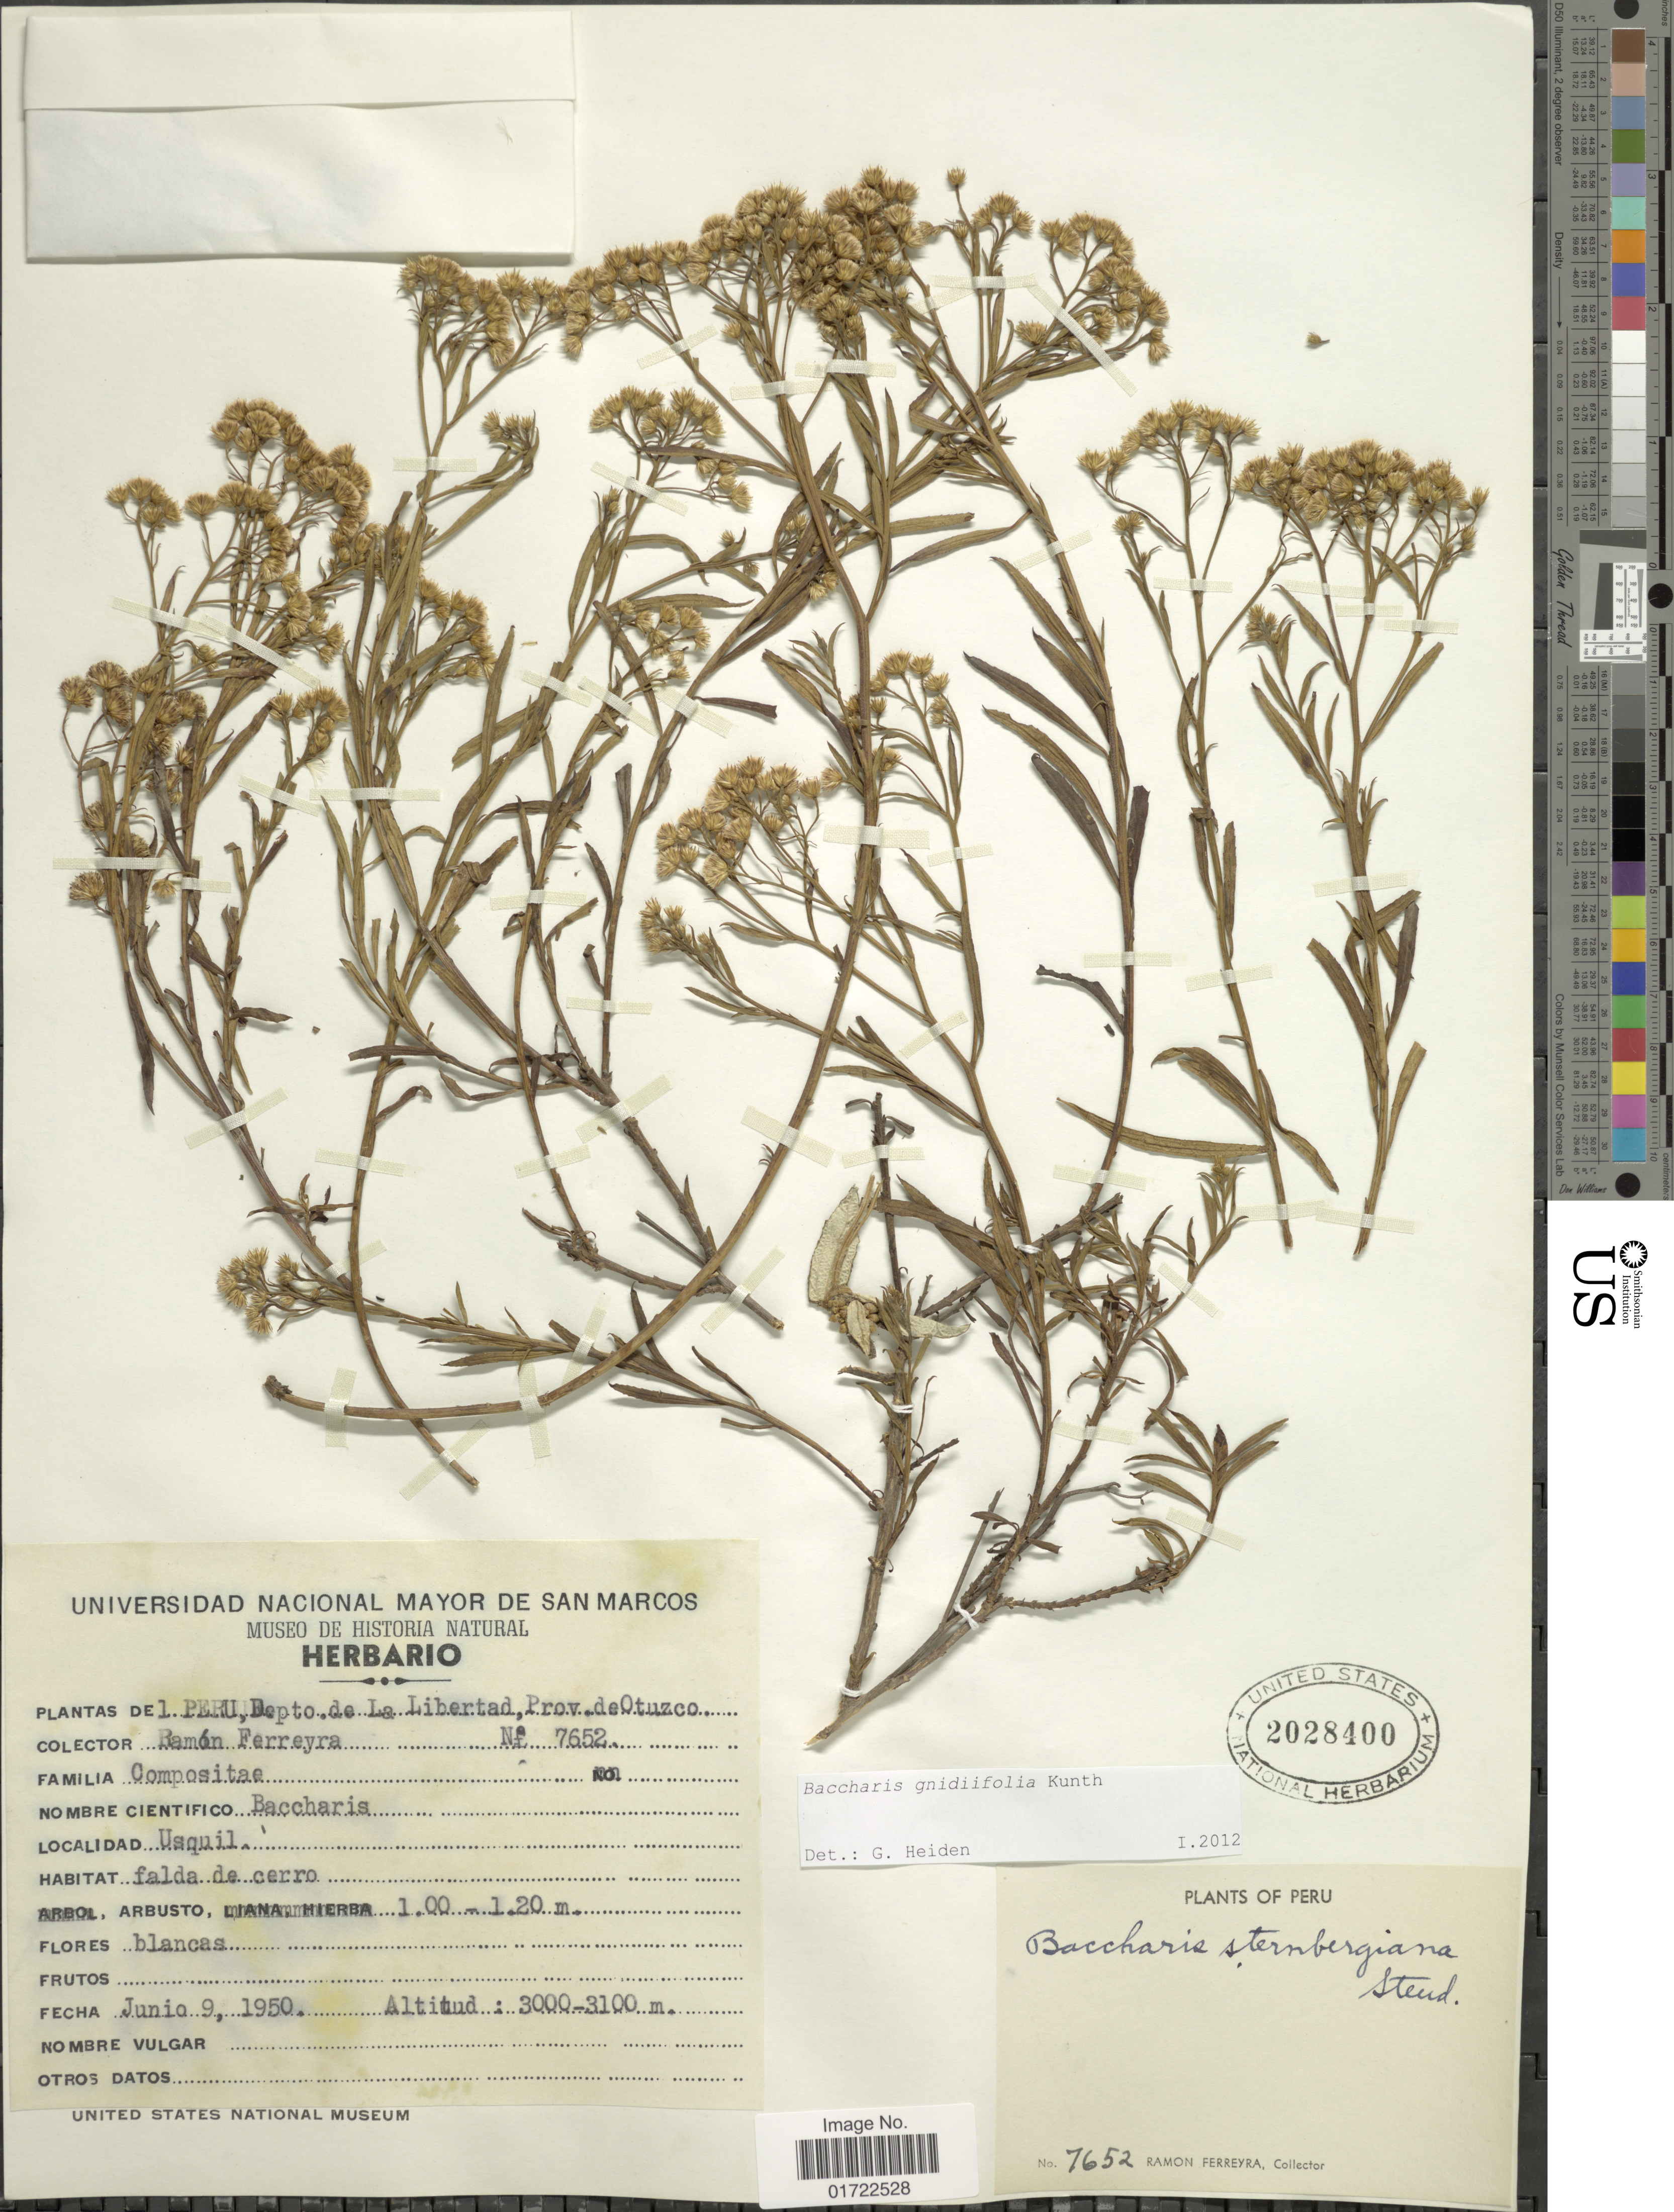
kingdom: Plantae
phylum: Tracheophyta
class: Magnoliopsida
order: Asterales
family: Asteraceae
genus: Baccharis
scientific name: Baccharis gnidiifolia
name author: Kunth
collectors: R. A. Ferreyra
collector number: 7652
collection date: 1950-06-09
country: Peru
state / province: La Libertad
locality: Prov. de Otuzco, Usquil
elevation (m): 3000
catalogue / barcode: US 2028400